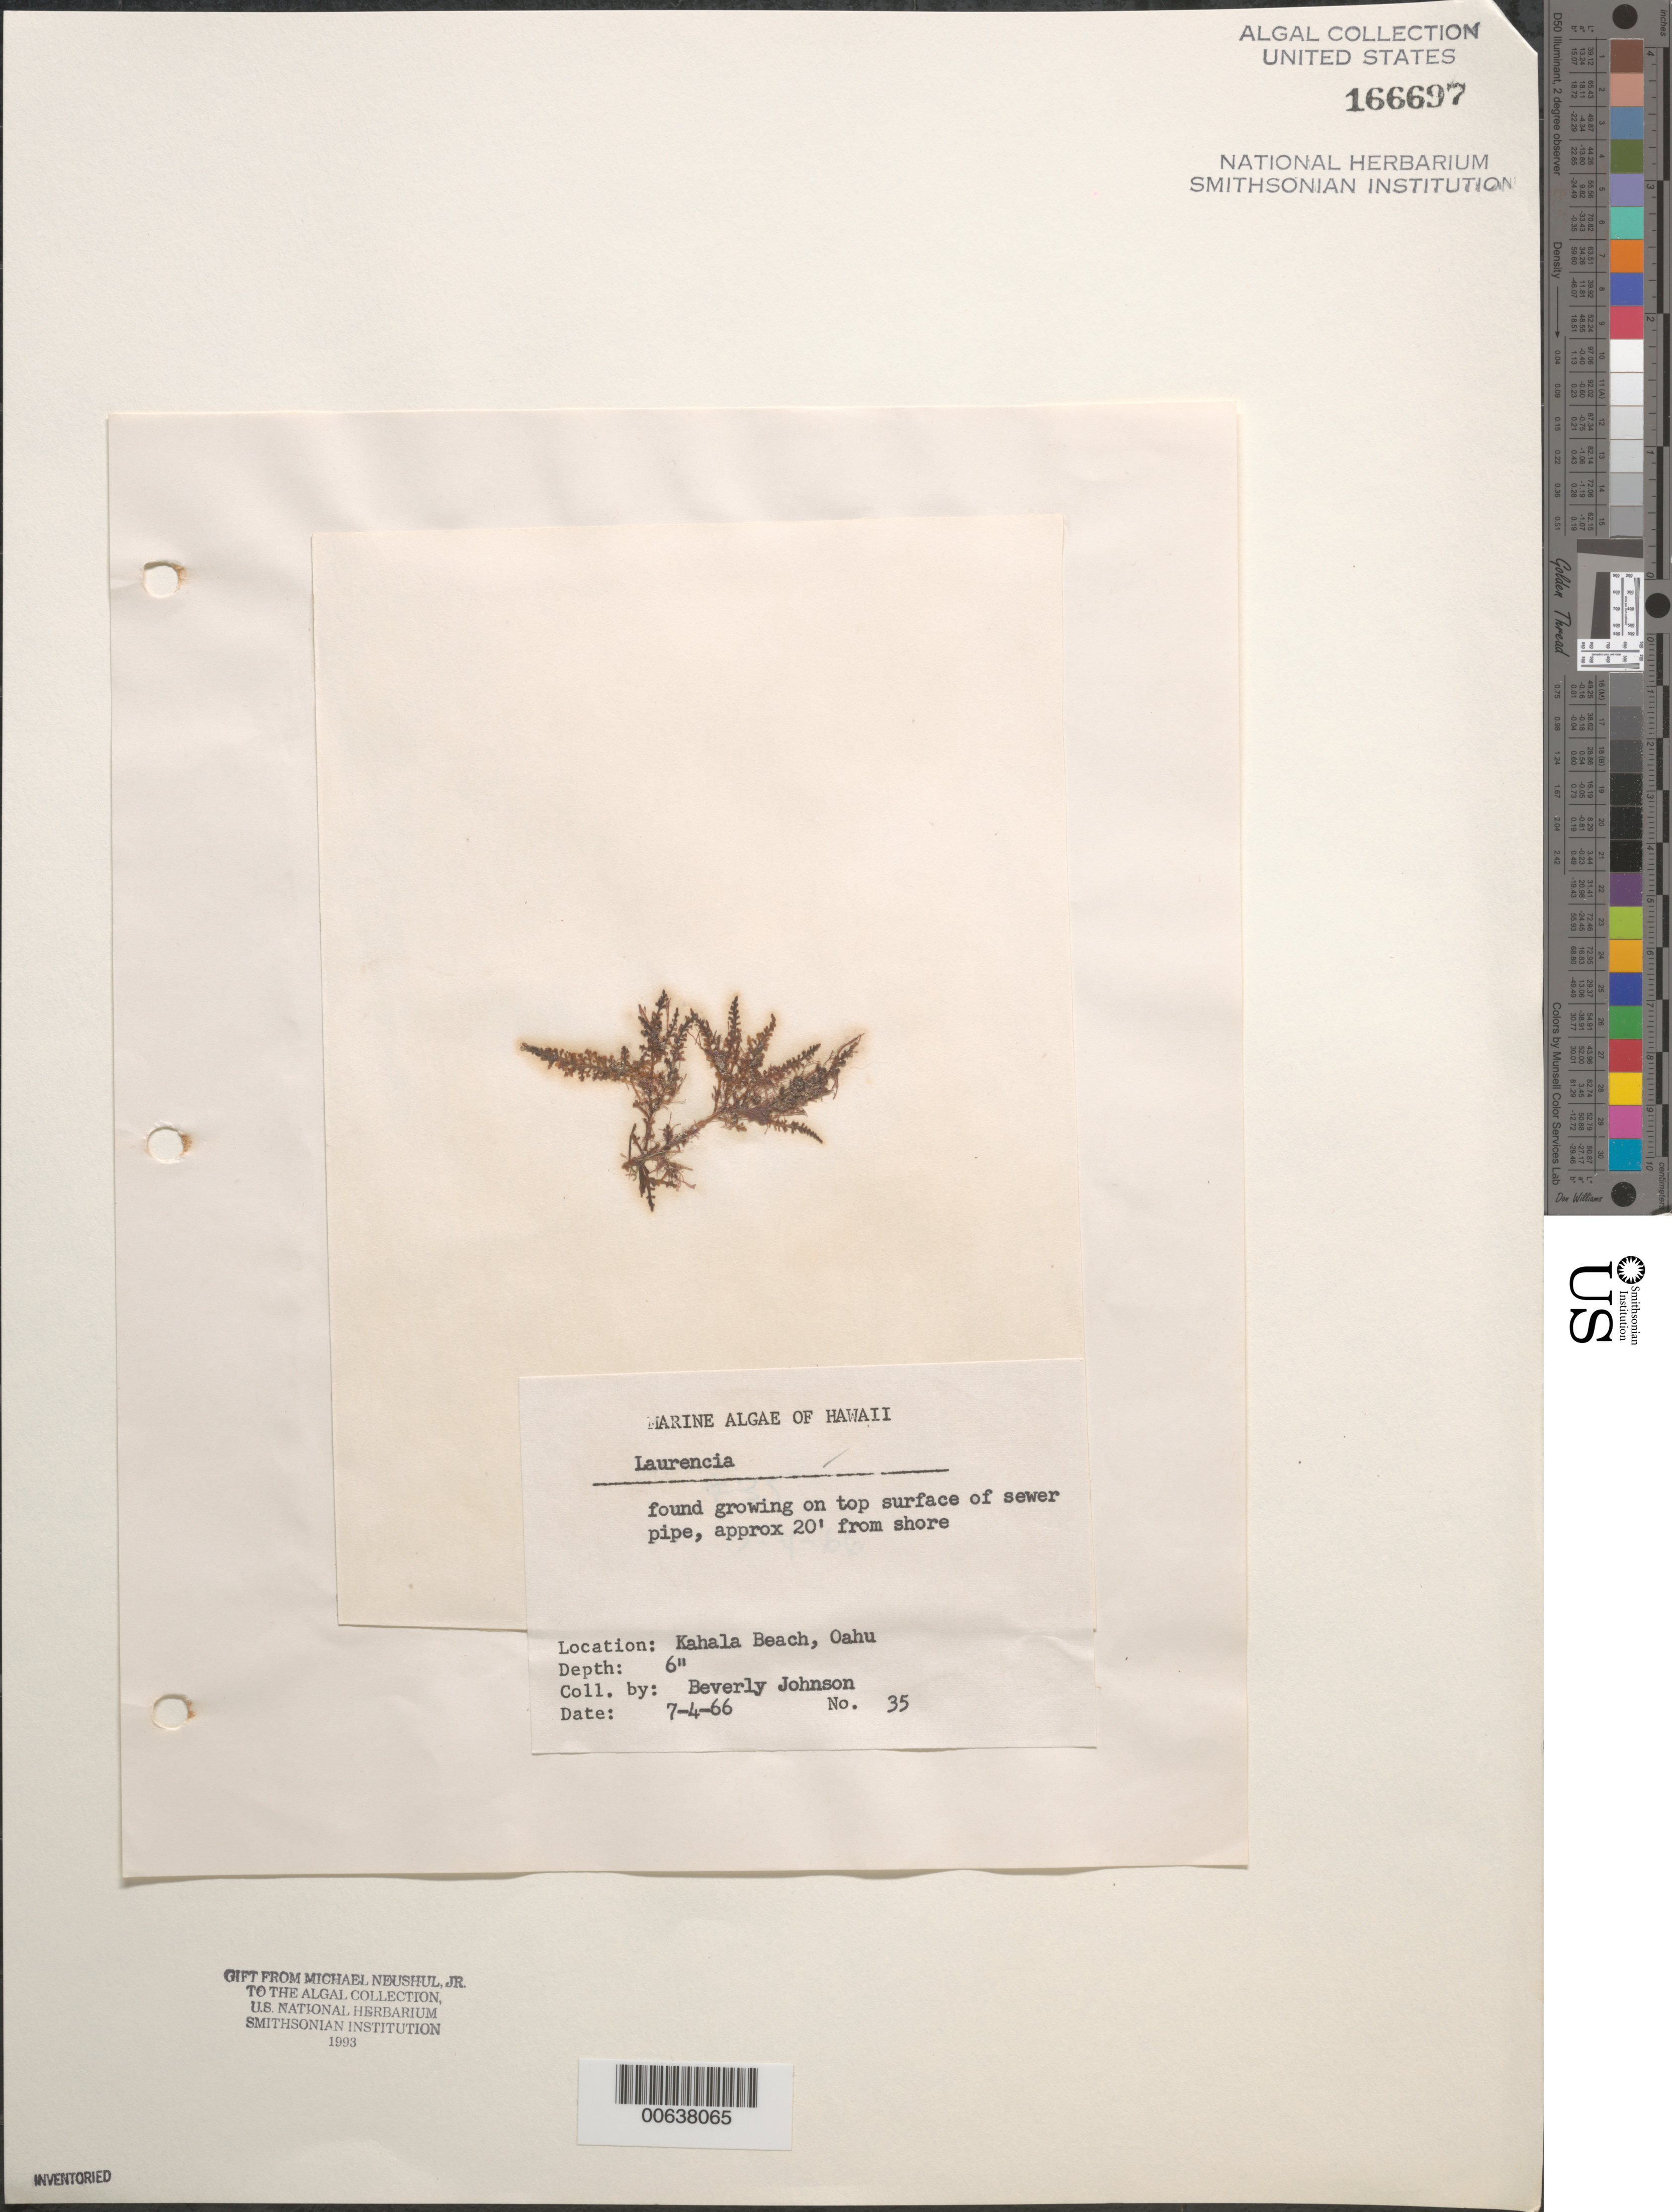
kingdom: Plantae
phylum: Rhodophyta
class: Bangiophyceae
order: Bangiales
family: Bangiaceae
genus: Pyropia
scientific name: Pyropia thuretii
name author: (Setchell & E.Y. Dawson) J.E. Sutherl. et al.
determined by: Algae name updating Project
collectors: B. Johnson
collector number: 35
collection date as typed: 04 Jul 1966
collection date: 1966-07-04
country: United States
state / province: Hawaii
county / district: Honolulu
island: Oahu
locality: Kahala Beach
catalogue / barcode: US 166697